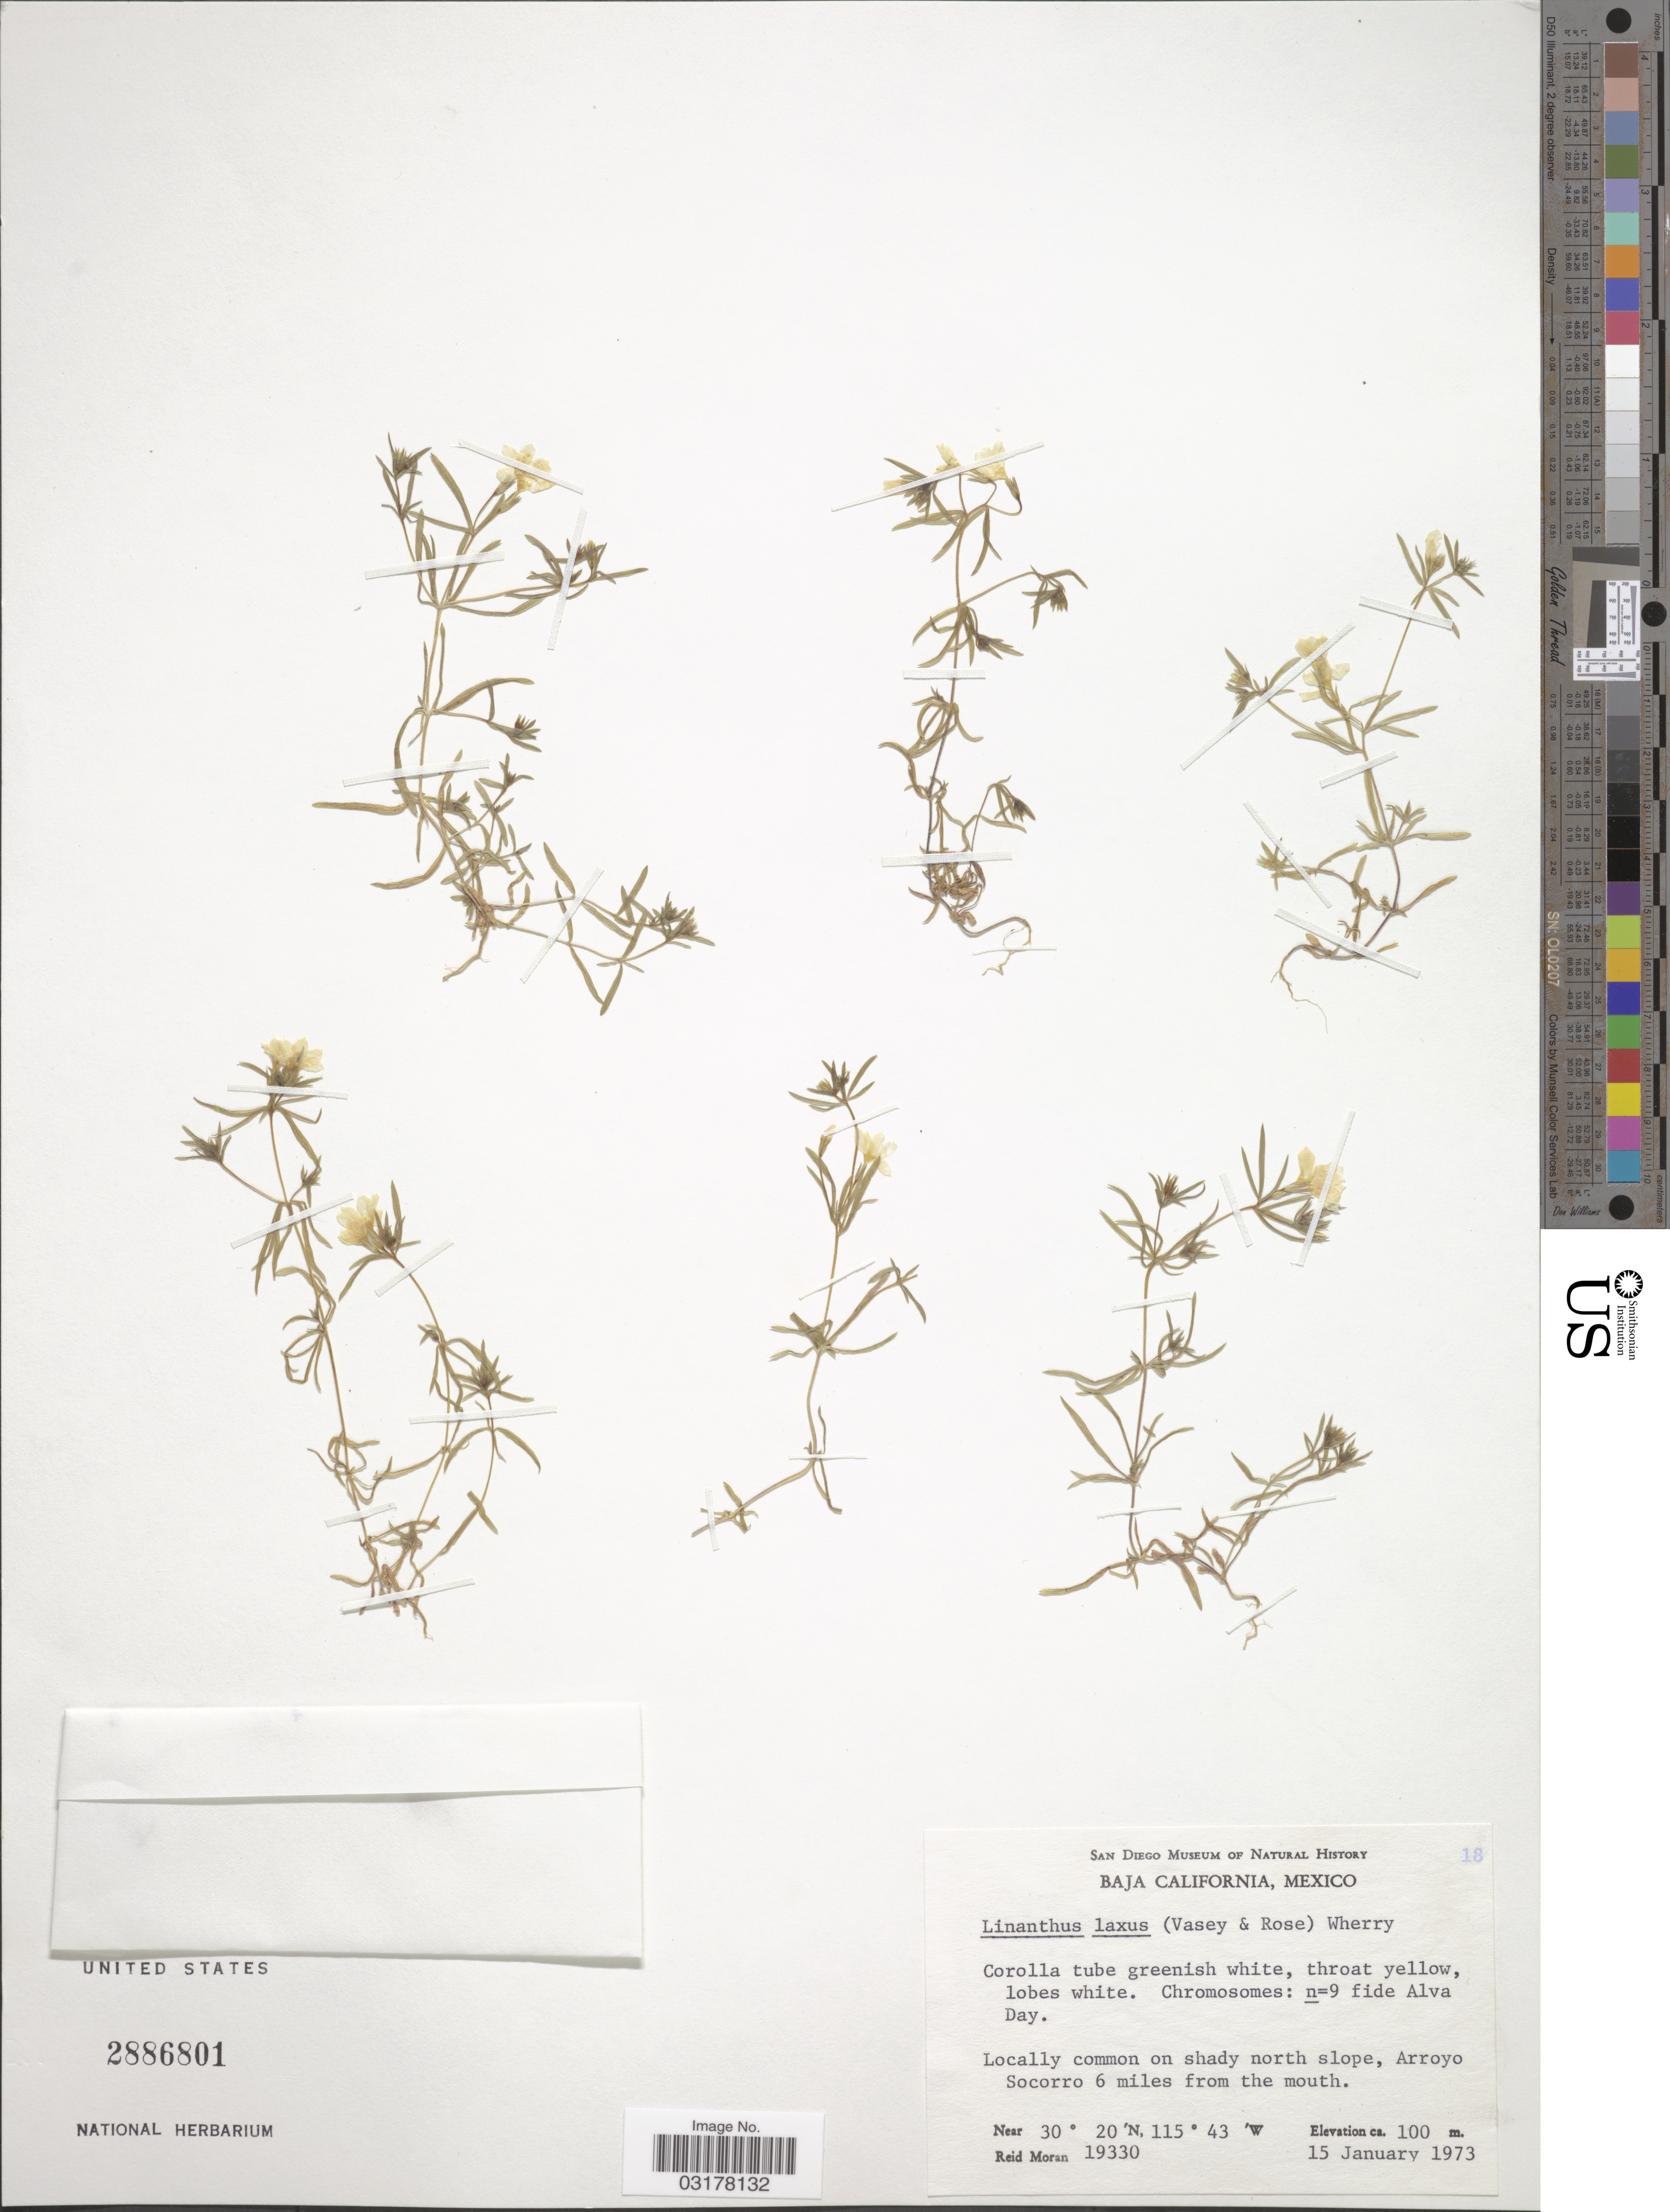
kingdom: Plantae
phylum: Tracheophyta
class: Magnoliopsida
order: Ericales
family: Polemoniaceae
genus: Leptosiphon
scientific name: Leptosiphon laxus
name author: (Vasey & Rose) J.M. Porter & L.A. Johnson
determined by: Rebman, J. P., (ASU), Arizona State University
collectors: R. Moran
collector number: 19330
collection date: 1973-01-15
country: Mexico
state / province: Baja California Norte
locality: Shady north slope, Arroyo Socorro 6 miles from the mouth.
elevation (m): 100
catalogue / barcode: US 2886801